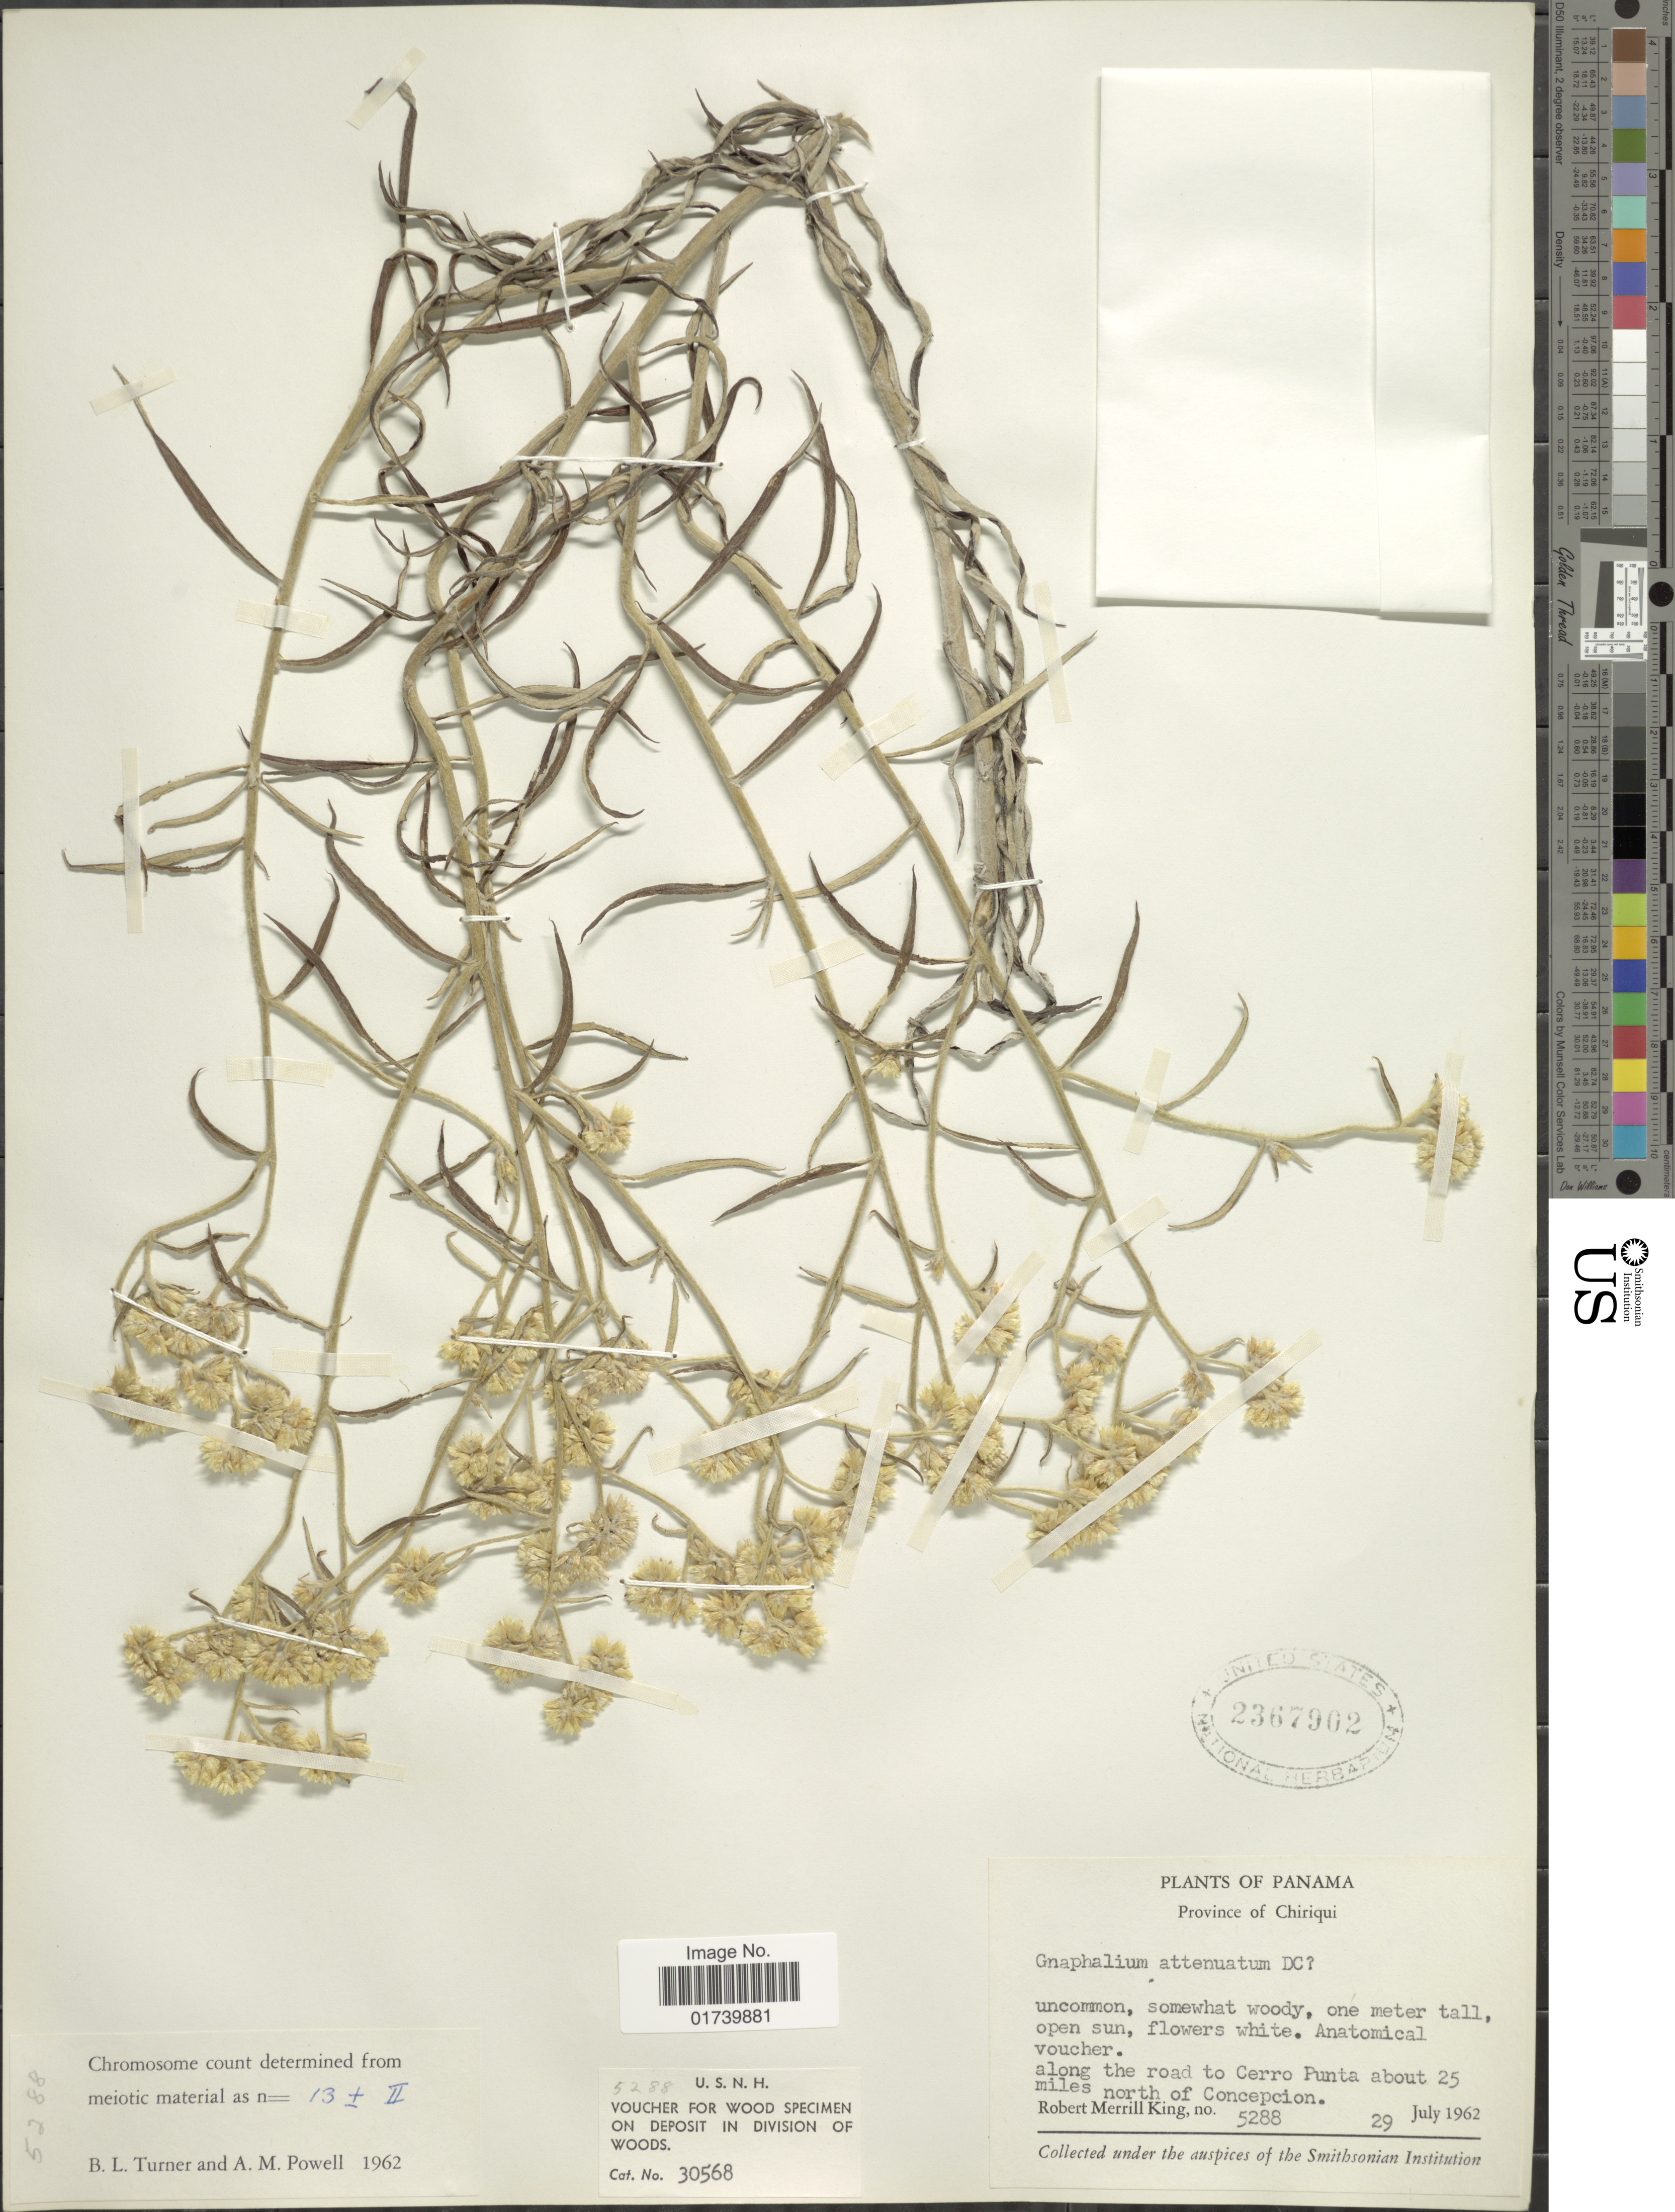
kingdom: Plantae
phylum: Tracheophyta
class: Magnoliopsida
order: Asterales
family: Asteraceae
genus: Pseudognaphalium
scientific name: Pseudognaphalium attenuatum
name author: (DC.) Anderb.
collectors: R. M. King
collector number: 5288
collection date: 1962-07-29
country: Panama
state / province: Chiriqui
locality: Along the road to Cerro Punta about 25 miles north of Concepcion.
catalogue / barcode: US 2367902